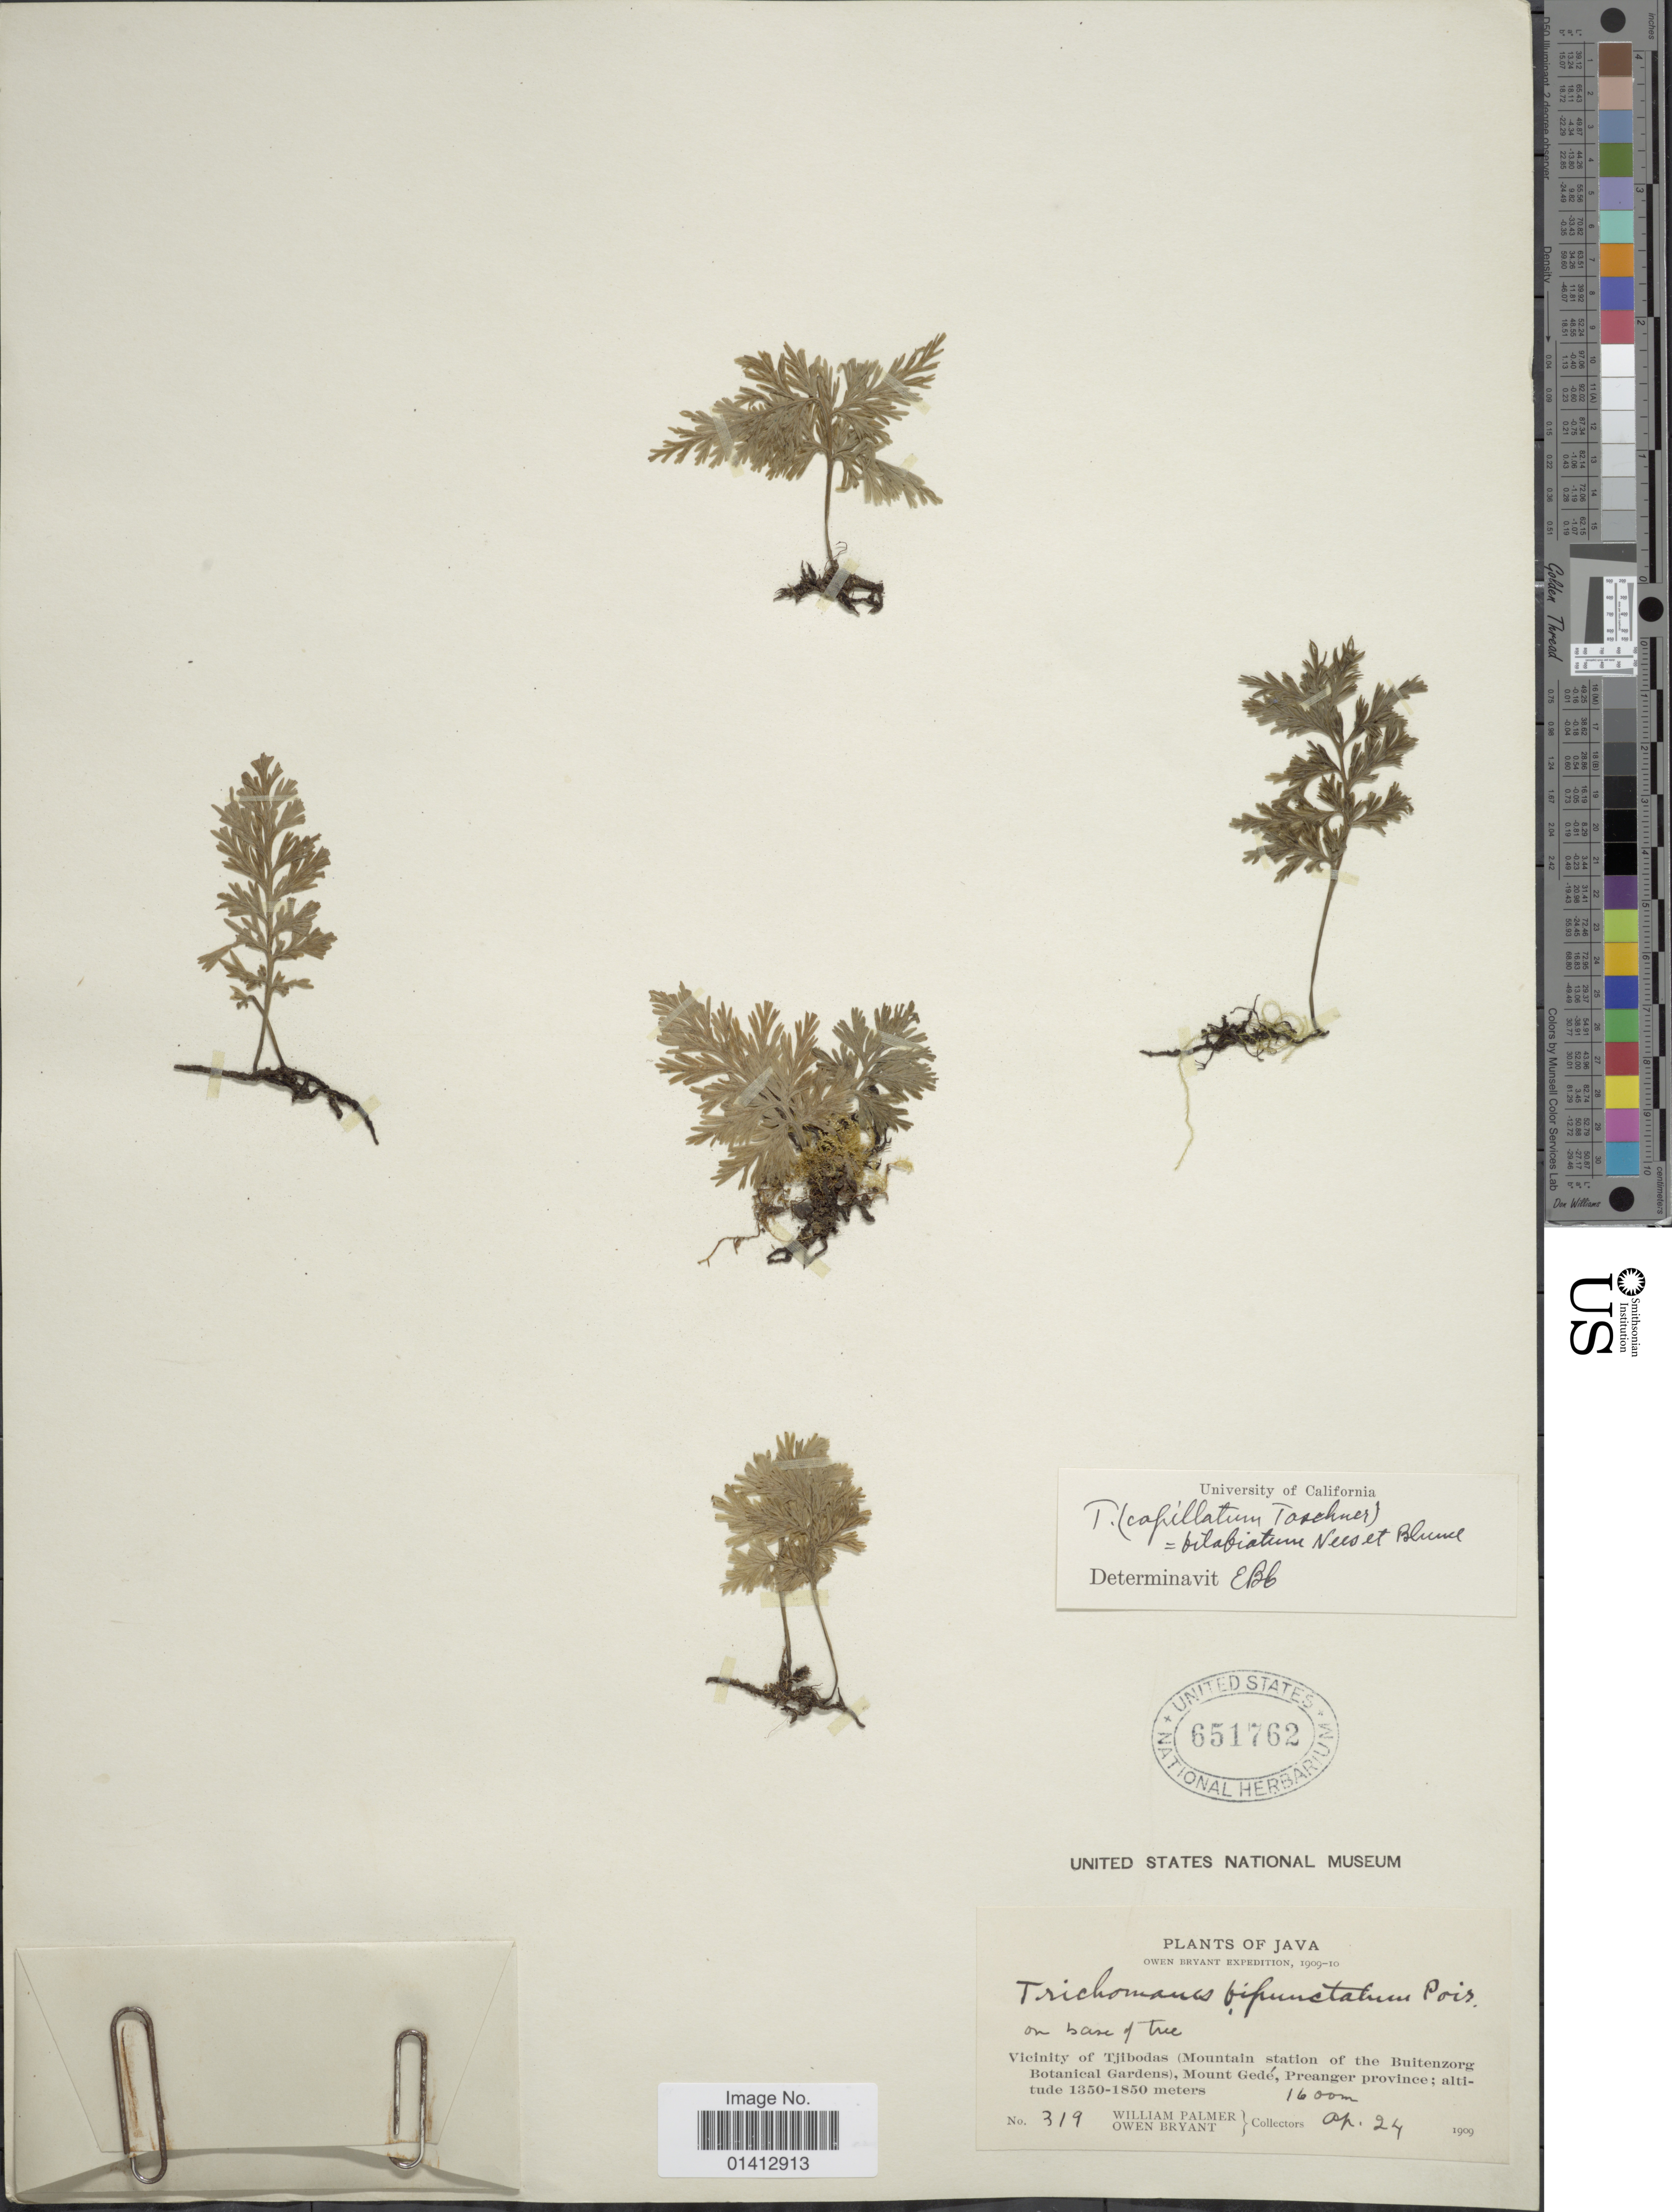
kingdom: Plantae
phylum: Tracheophyta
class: Polypodiopsida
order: Hymenophyllales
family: Hymenophyllaceae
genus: Crepidomanes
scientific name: Crepidomanes bilabiatum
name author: (Nees ex Blume) Copel.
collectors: W. Palmer & O. Bryant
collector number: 319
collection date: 1909-04-24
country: Indonesia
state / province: Java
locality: Vicinity of Tjibodas (Mountain station of the Buitenzorg Botanical Gardens), Mount Gedé, Preanger province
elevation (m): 1350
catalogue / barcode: US 651762